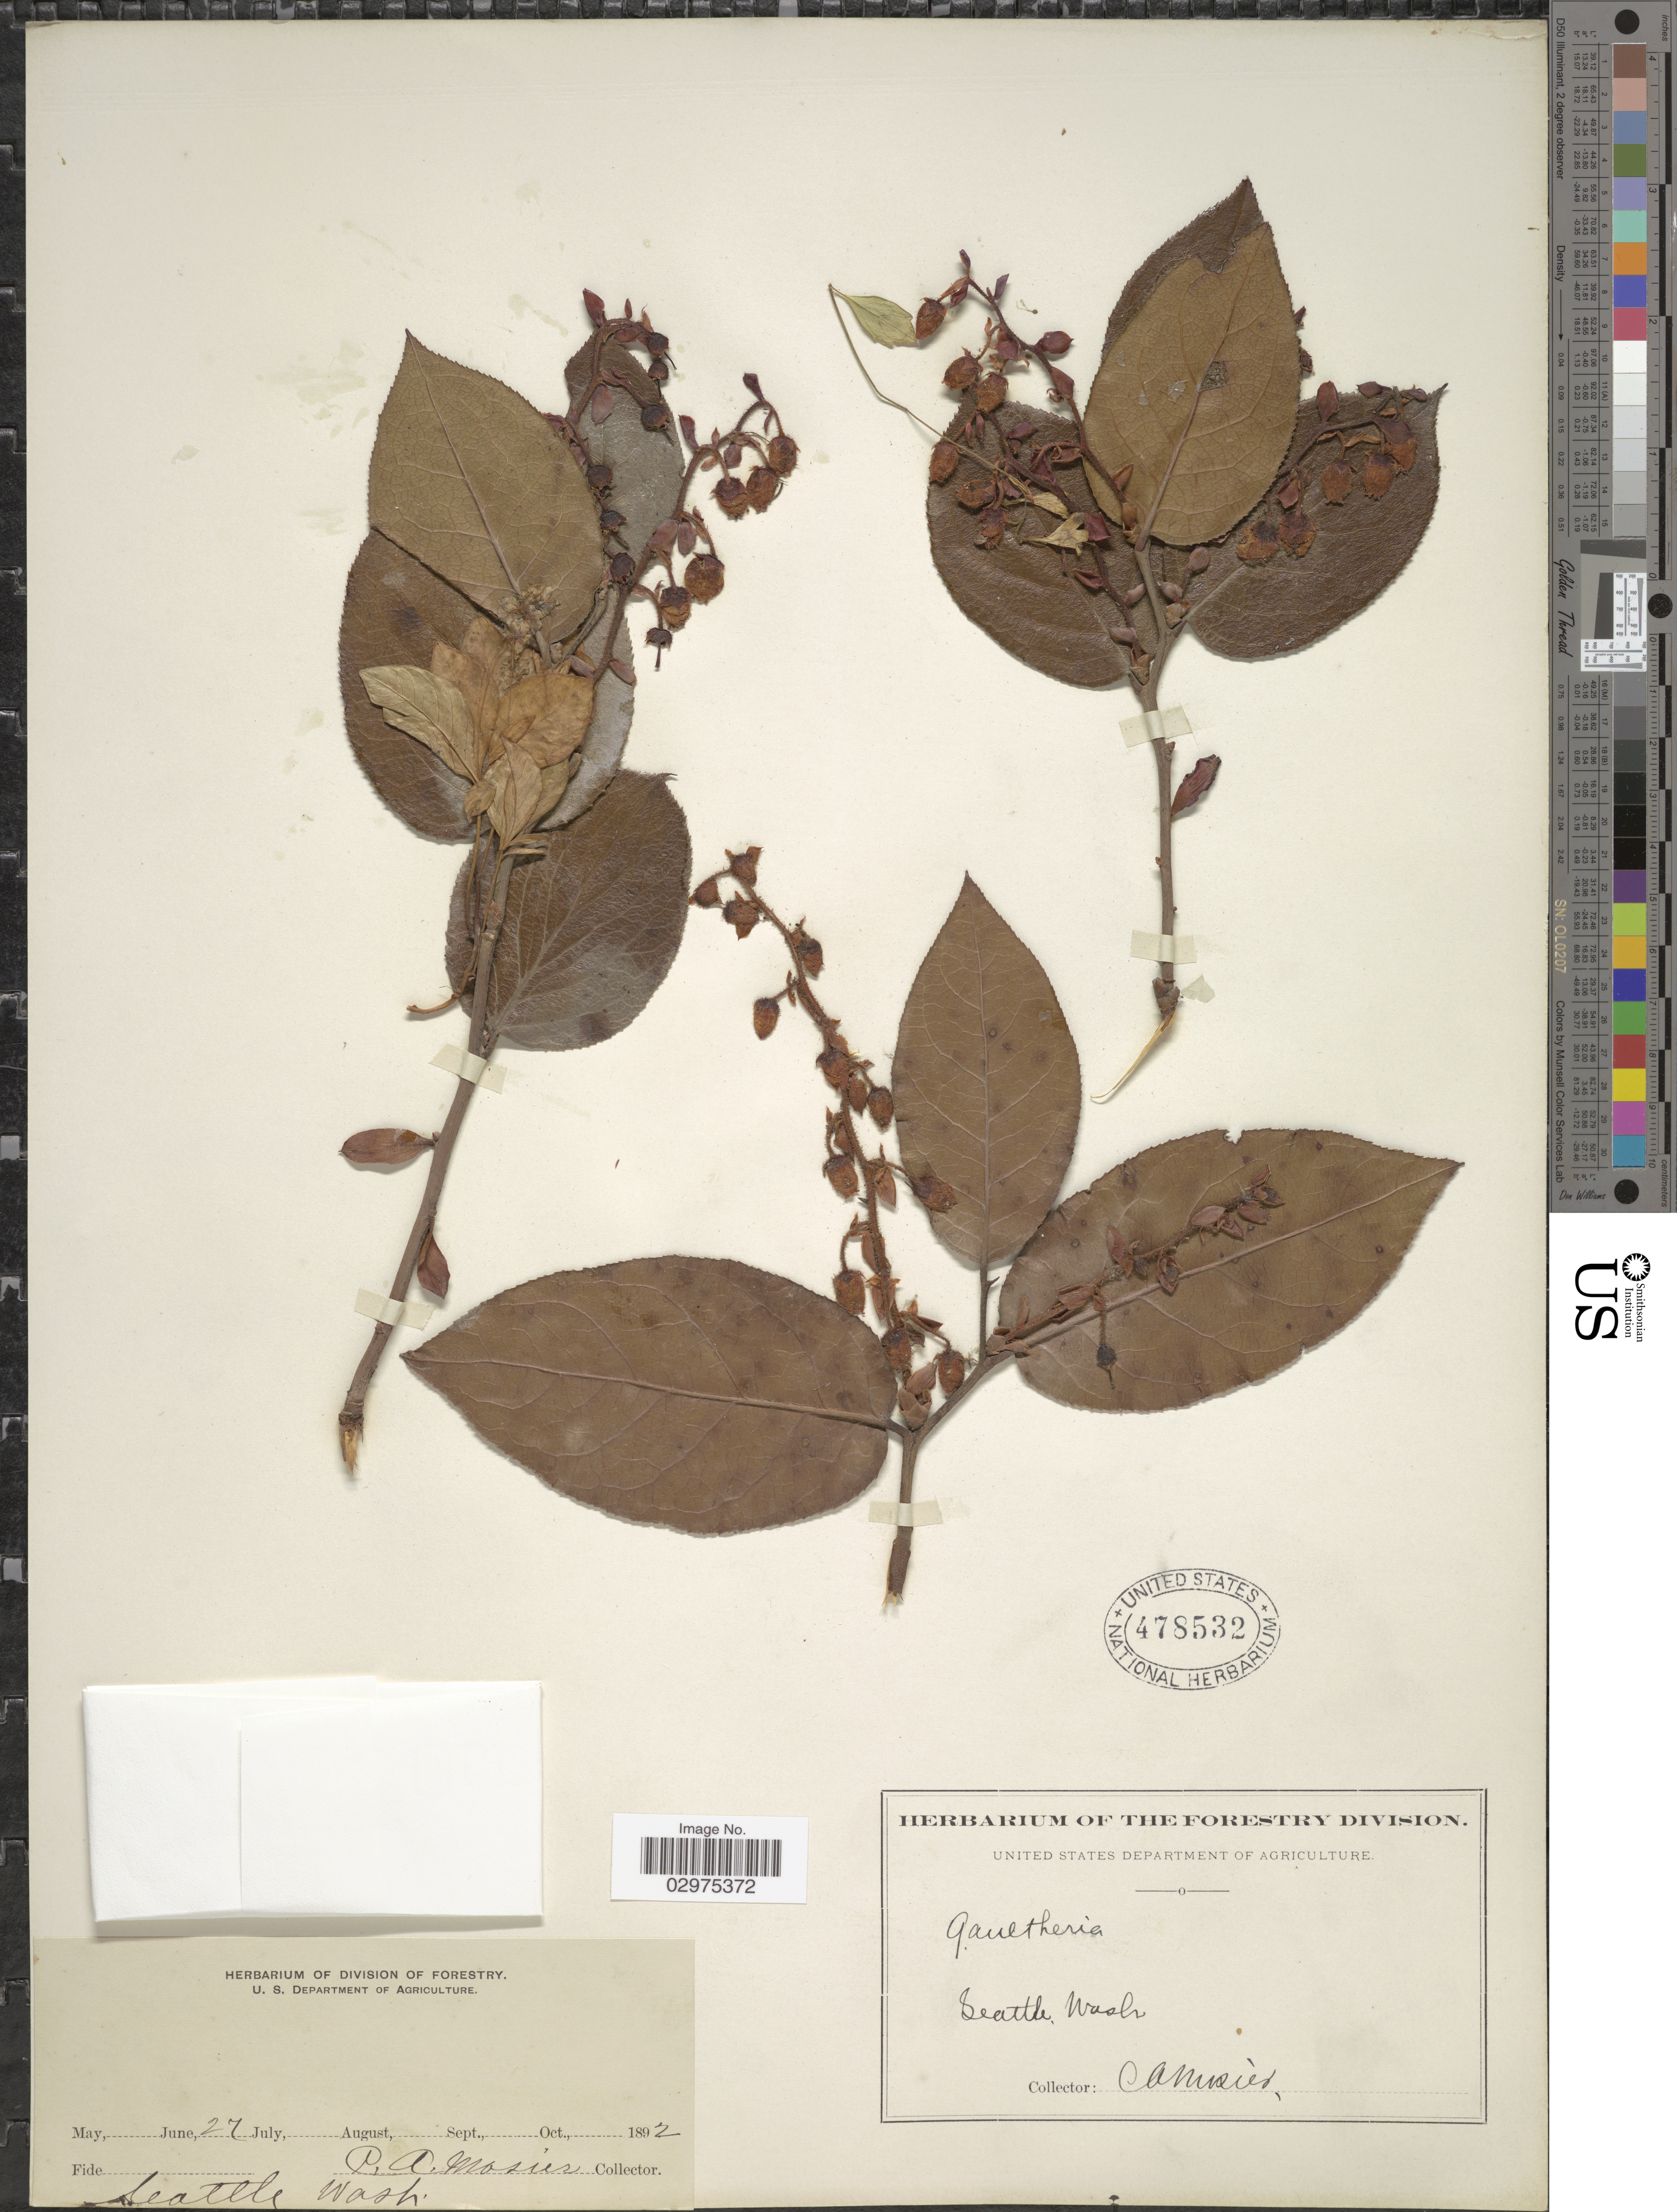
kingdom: Plantae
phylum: Tracheophyta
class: Magnoliopsida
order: Ericales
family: Ericaceae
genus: Gaultheria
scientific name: Gaultheria shallon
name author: Pursh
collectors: C. A. Mosier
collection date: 1892-06-27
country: United States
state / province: Washington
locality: Seatle.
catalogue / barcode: US 478532